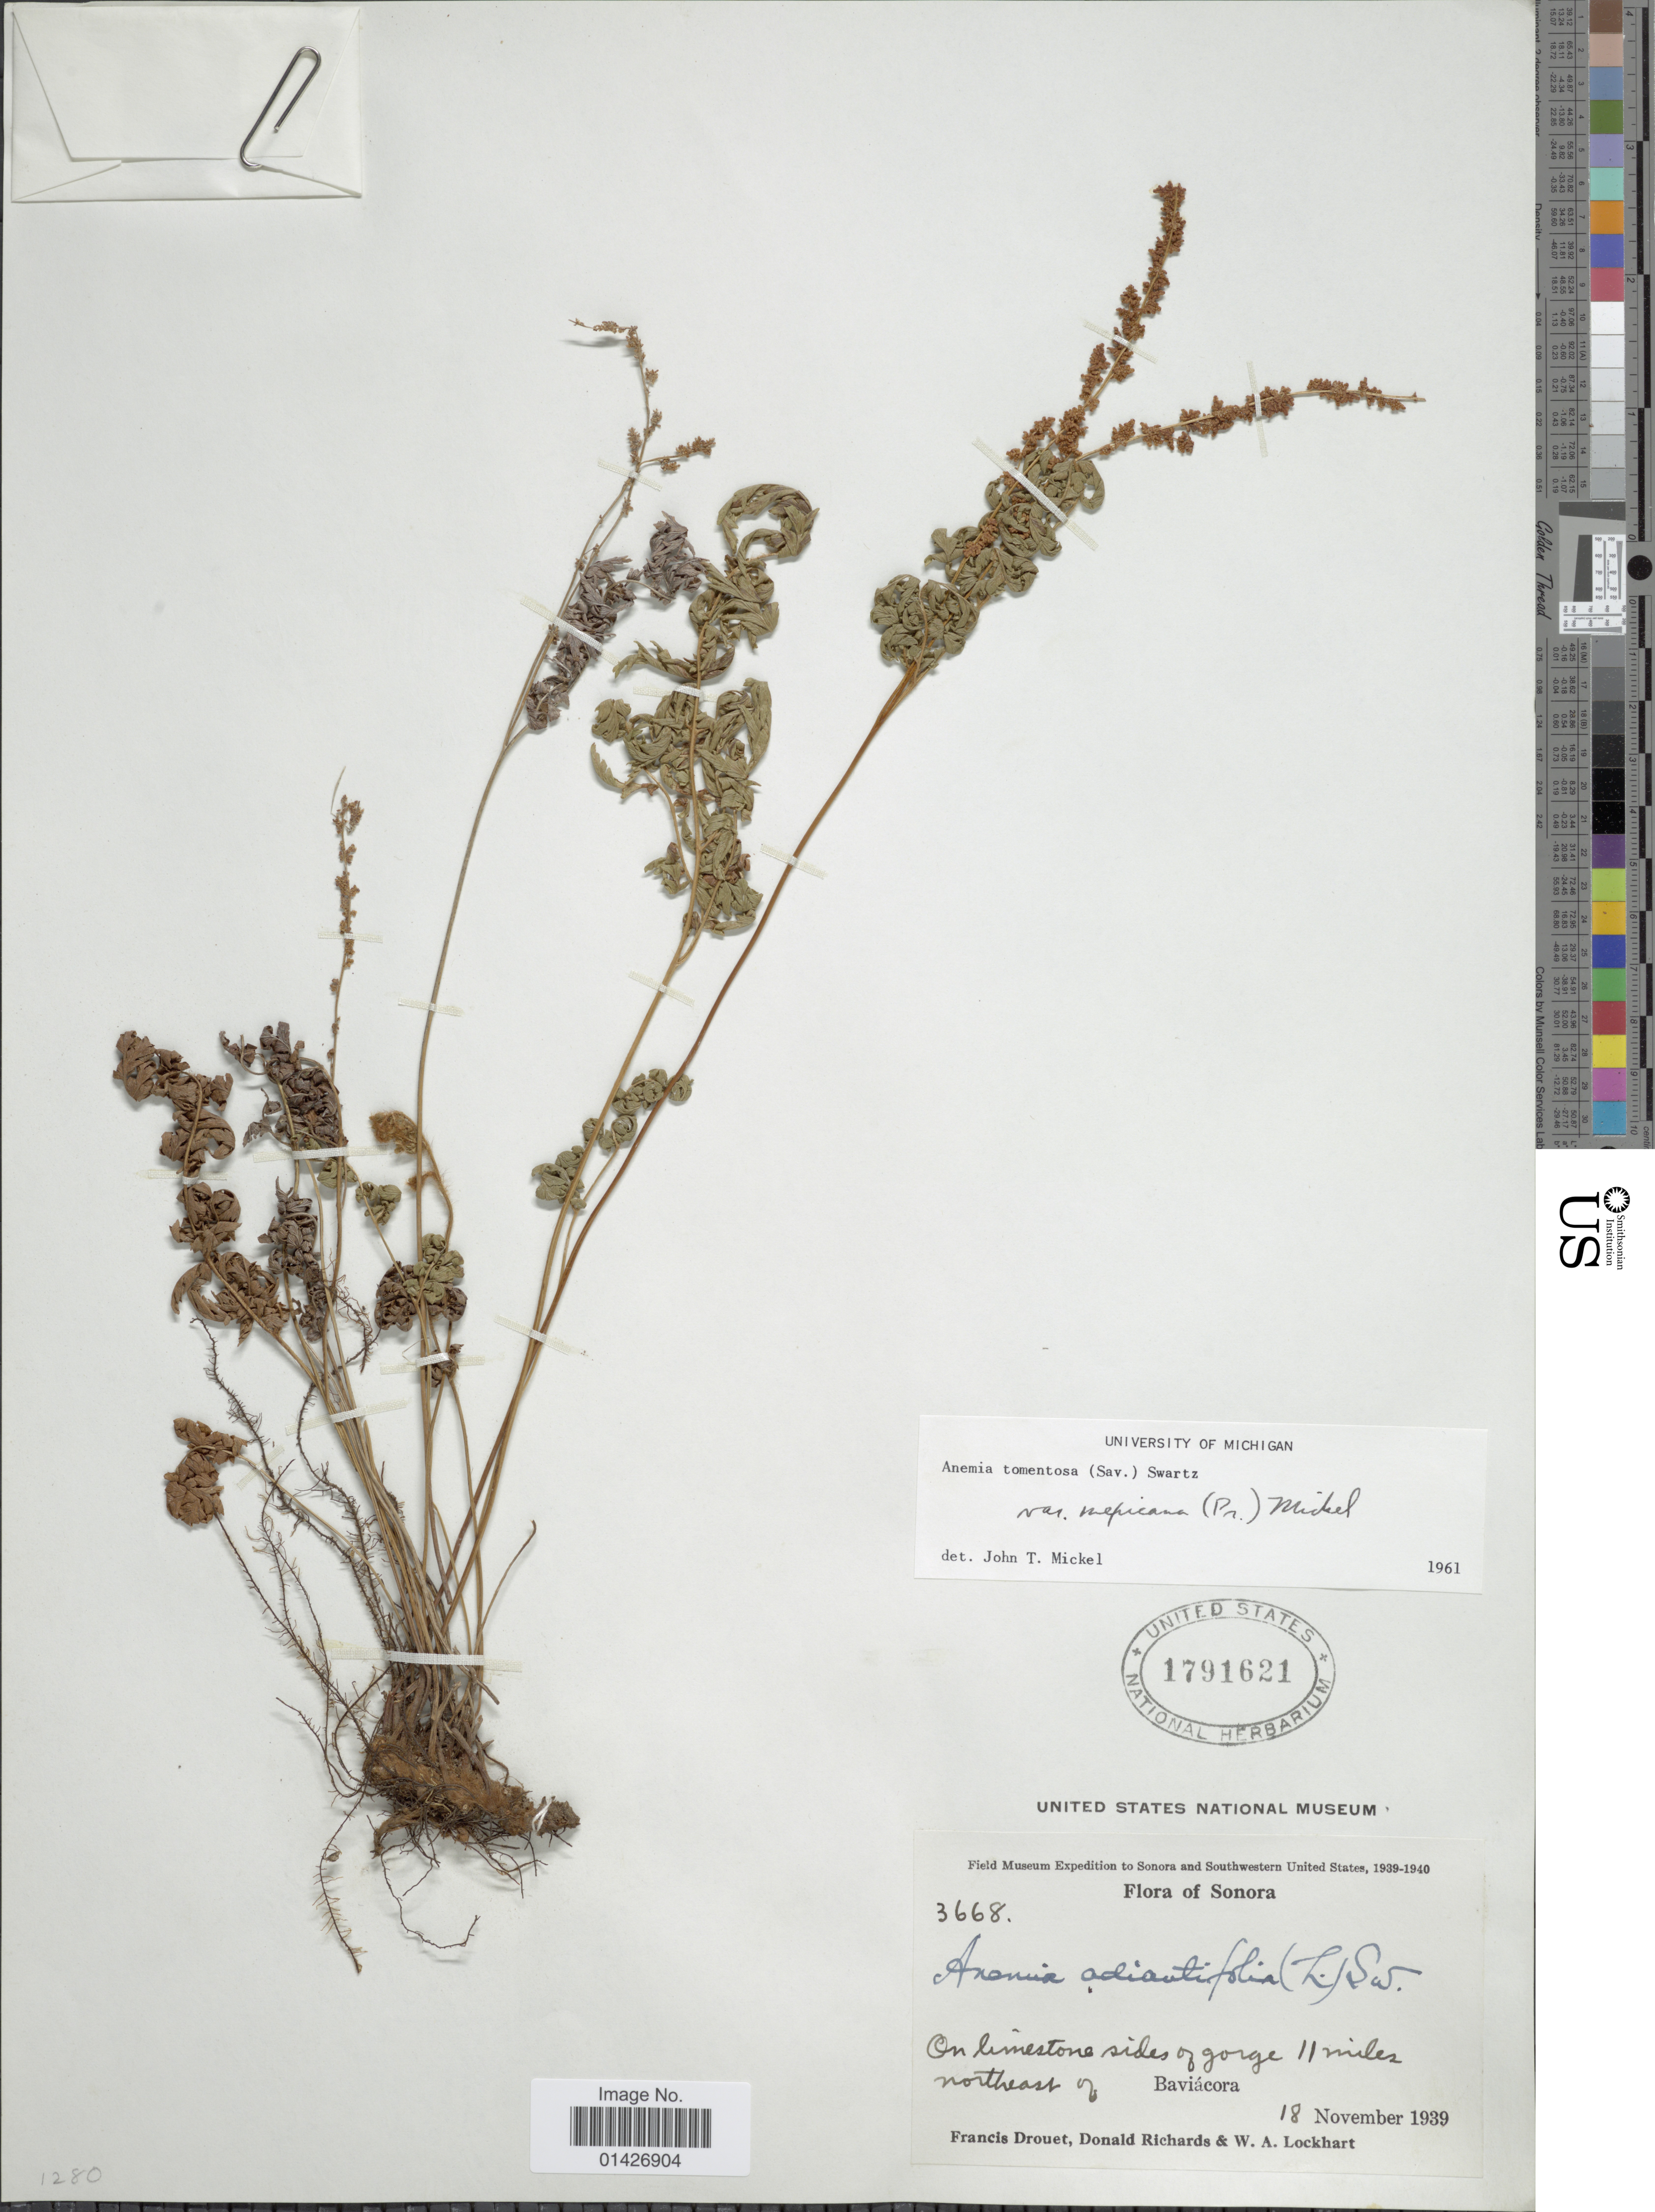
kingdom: Plantae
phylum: Tracheophyta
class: Polypodiopsida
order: Schizaeales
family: Anemiaceae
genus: Anemia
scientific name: Anemia tomentosa var. mexicana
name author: (C. Presl) Mickel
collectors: F. E. Drouet, D. Richards & W. Lockhart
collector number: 3668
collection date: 1939-11-18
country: Mexico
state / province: Sonora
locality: On limestone sides of gorges 11 miles northeast of Baviácora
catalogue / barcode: US 1791621